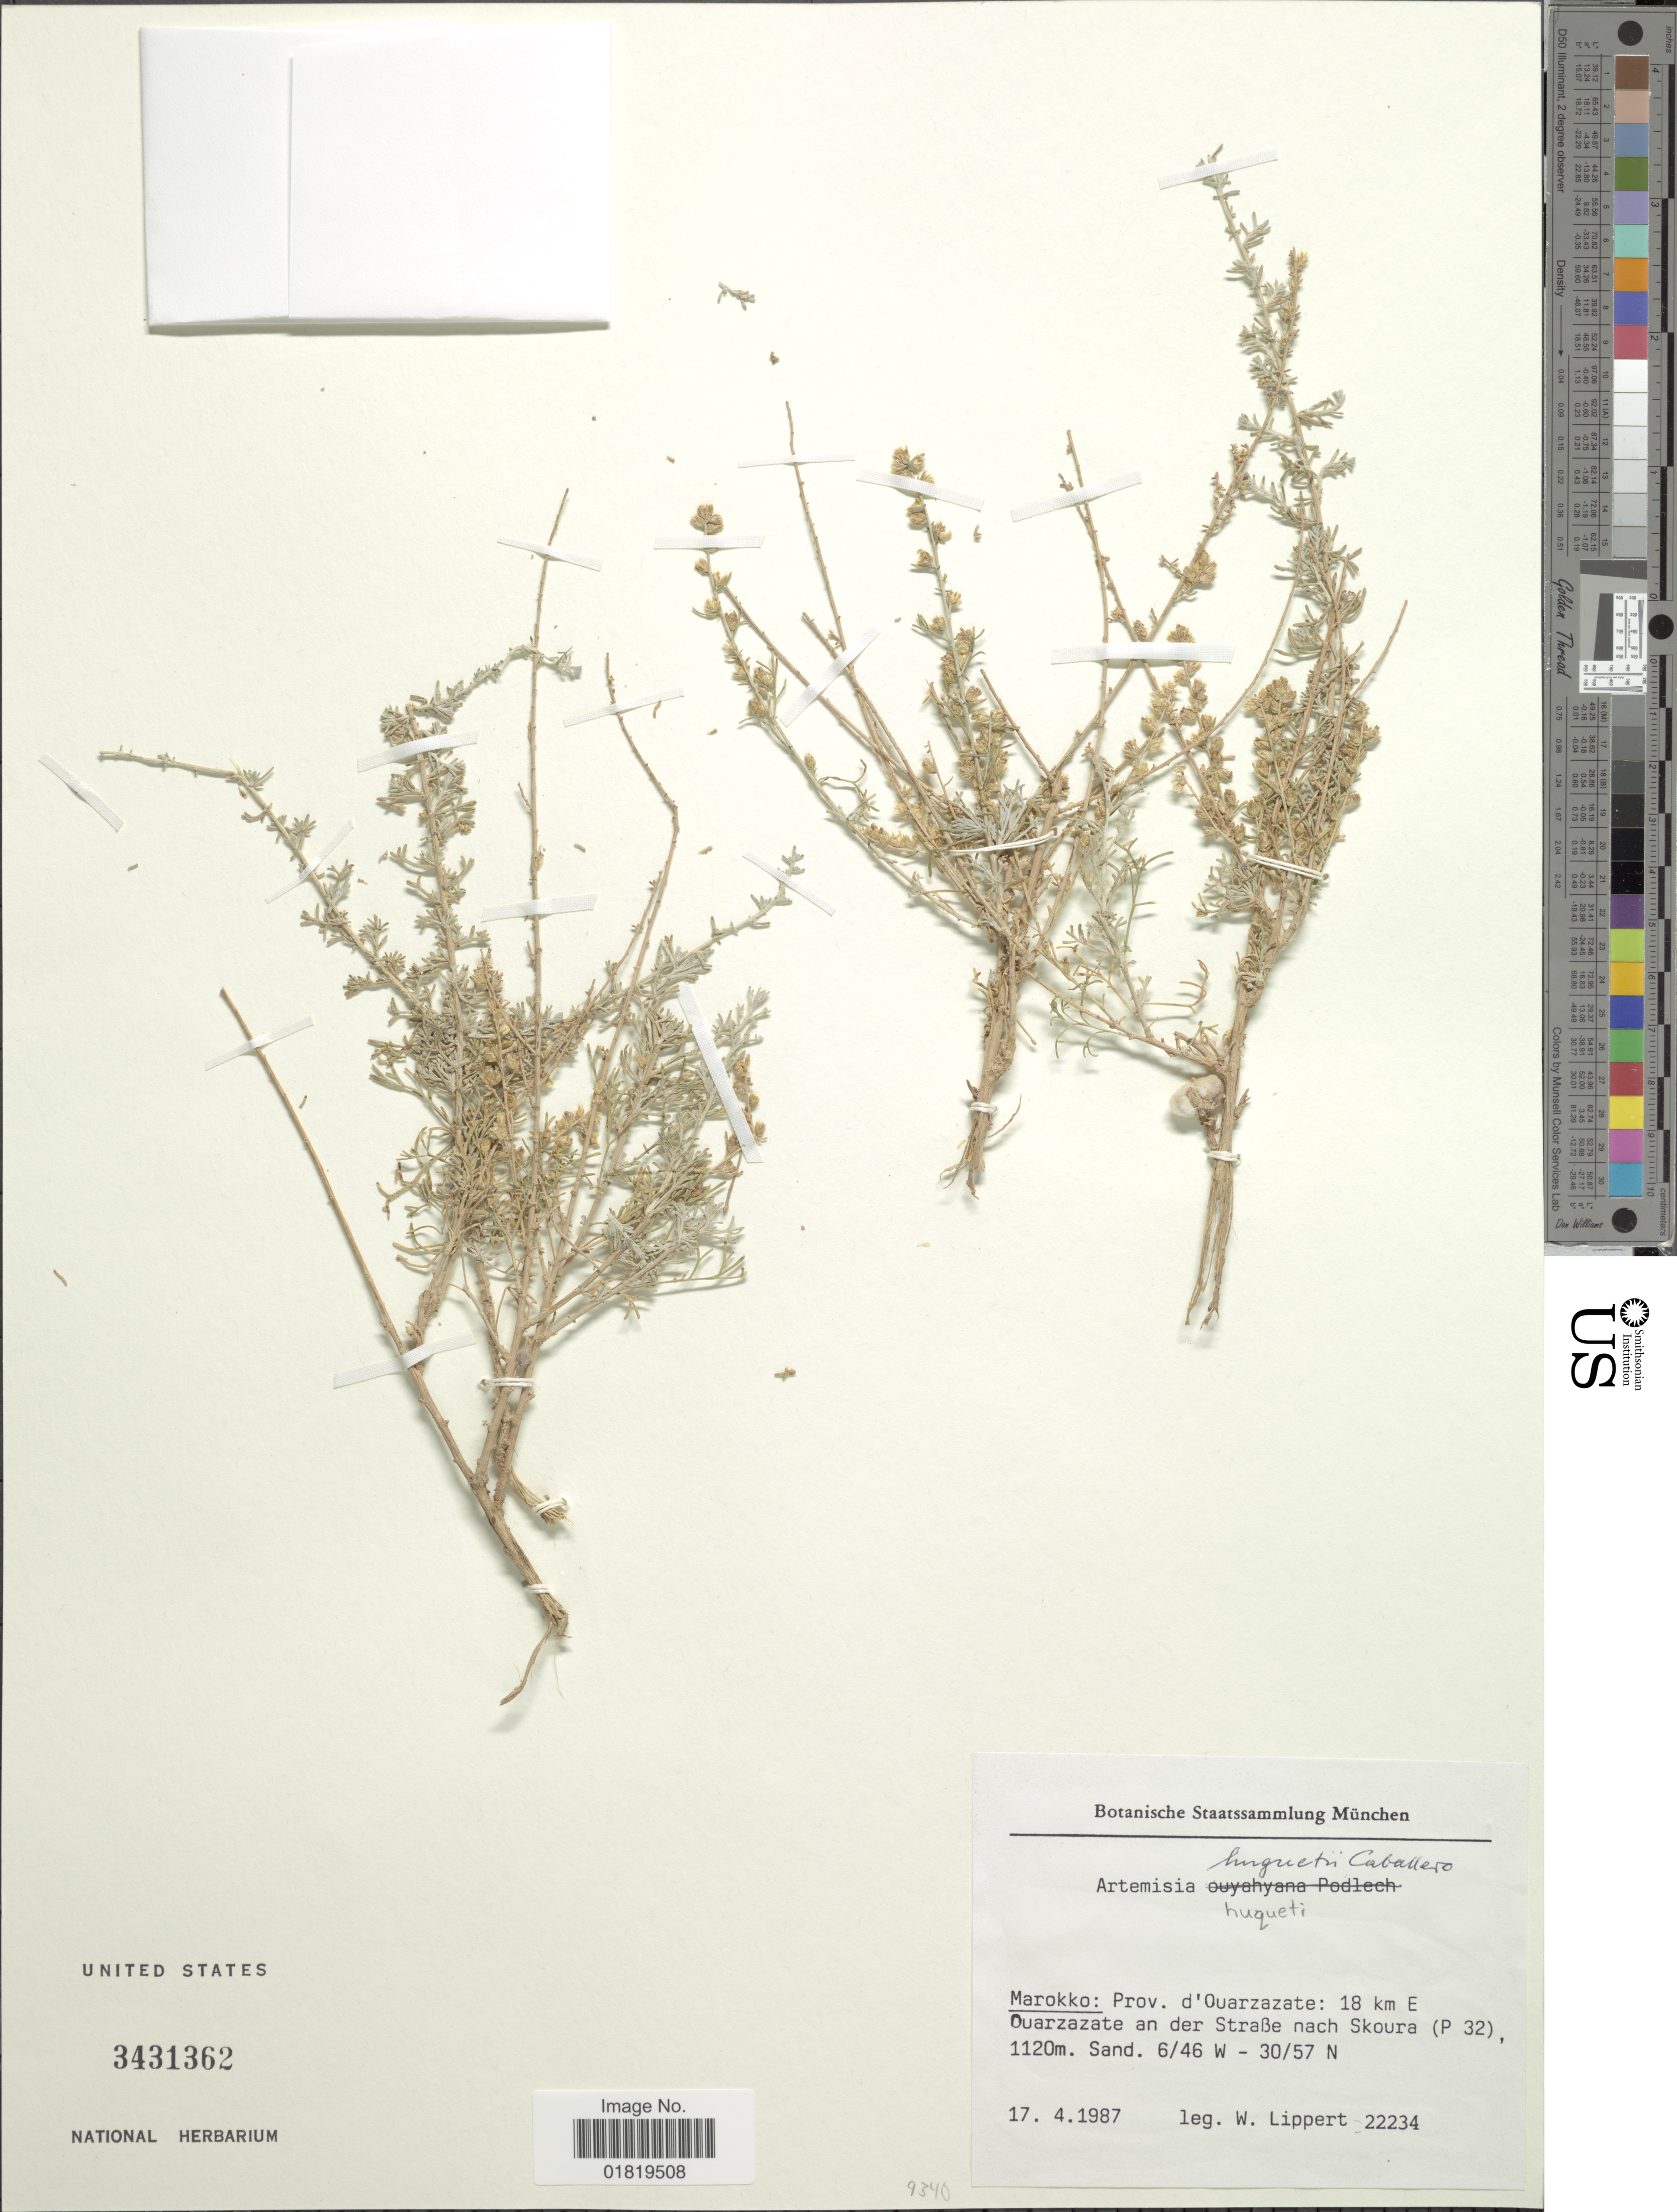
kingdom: Plantae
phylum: Tracheophyta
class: Magnoliopsida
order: Asterales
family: Asteraceae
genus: Artemisia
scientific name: Artemisia huguetii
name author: Caball.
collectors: W. Lippert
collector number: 22234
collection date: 1978-04-17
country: Morocco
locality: Prov. d'Ouarzazate: 18 km E Ouarzazate an der StraBe nach Skoura (P 32)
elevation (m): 1120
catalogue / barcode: US 3431362